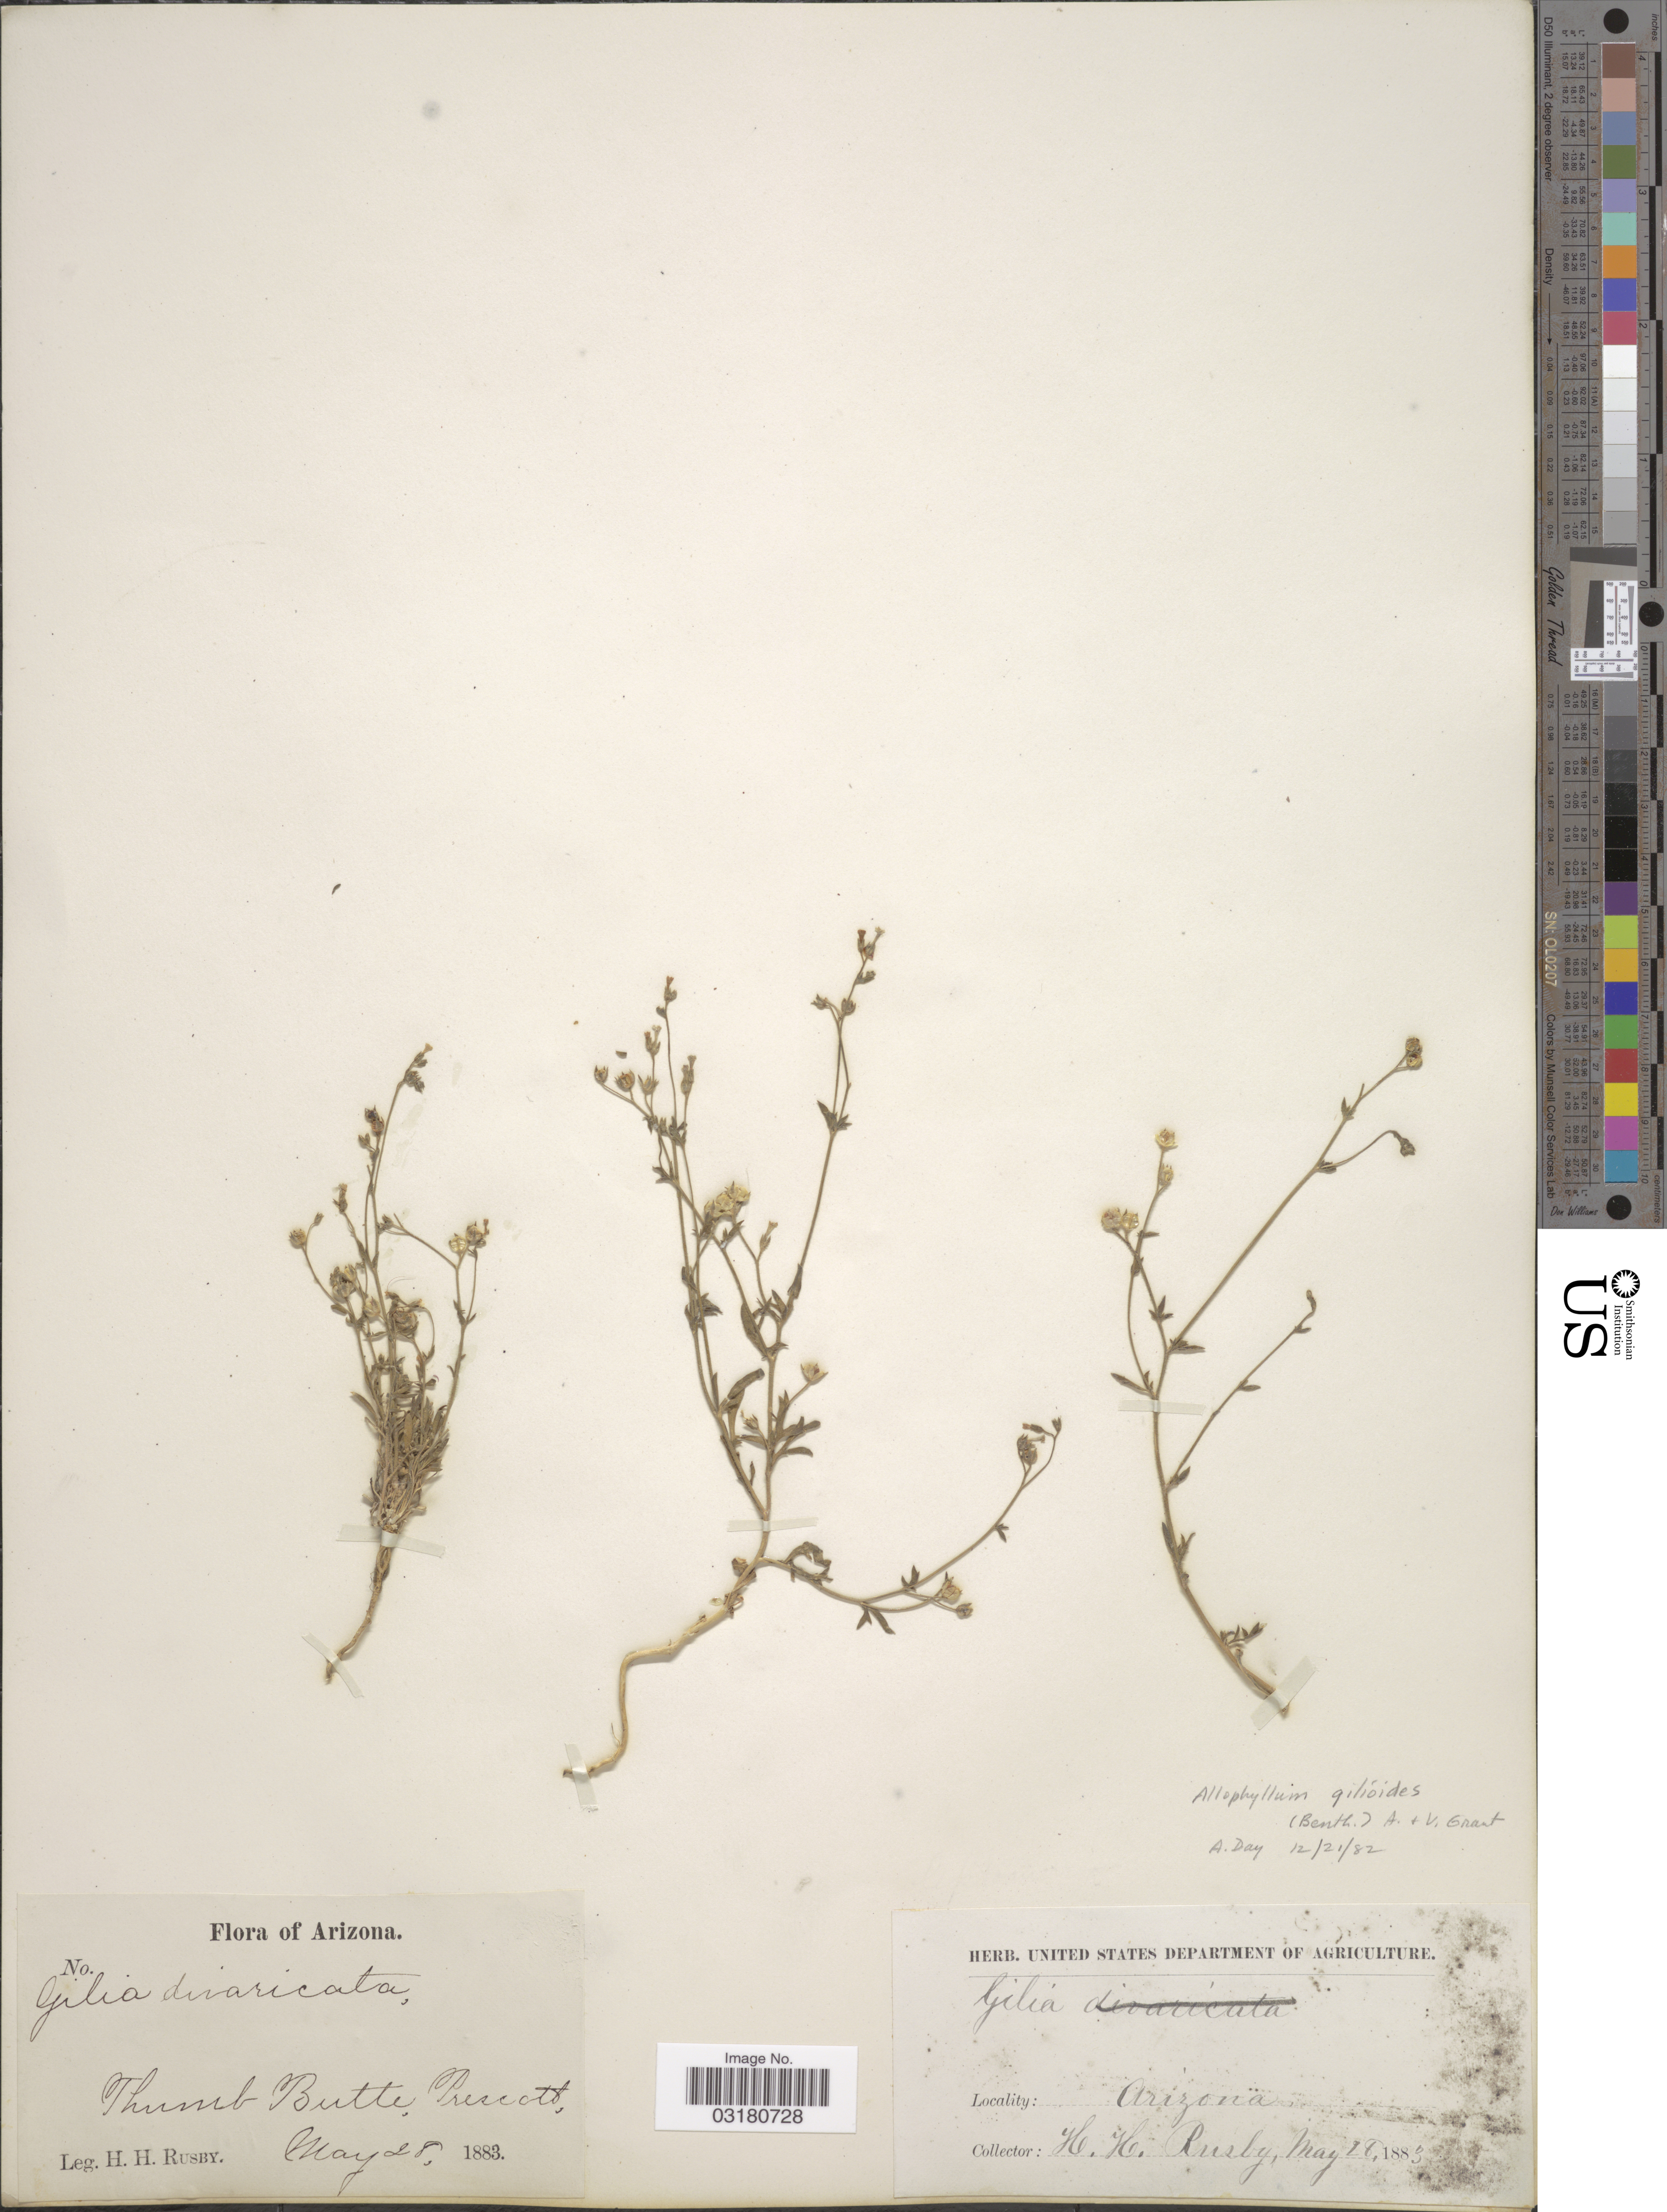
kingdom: Plantae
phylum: Tracheophyta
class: Magnoliopsida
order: Ericales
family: Polemoniaceae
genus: Allophyllum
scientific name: Allophyllum gilioides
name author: (Benth.) Benth.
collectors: H. H. Rusby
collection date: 1883-05-28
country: United States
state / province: Arizona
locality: Thumb Butte, Prescott.